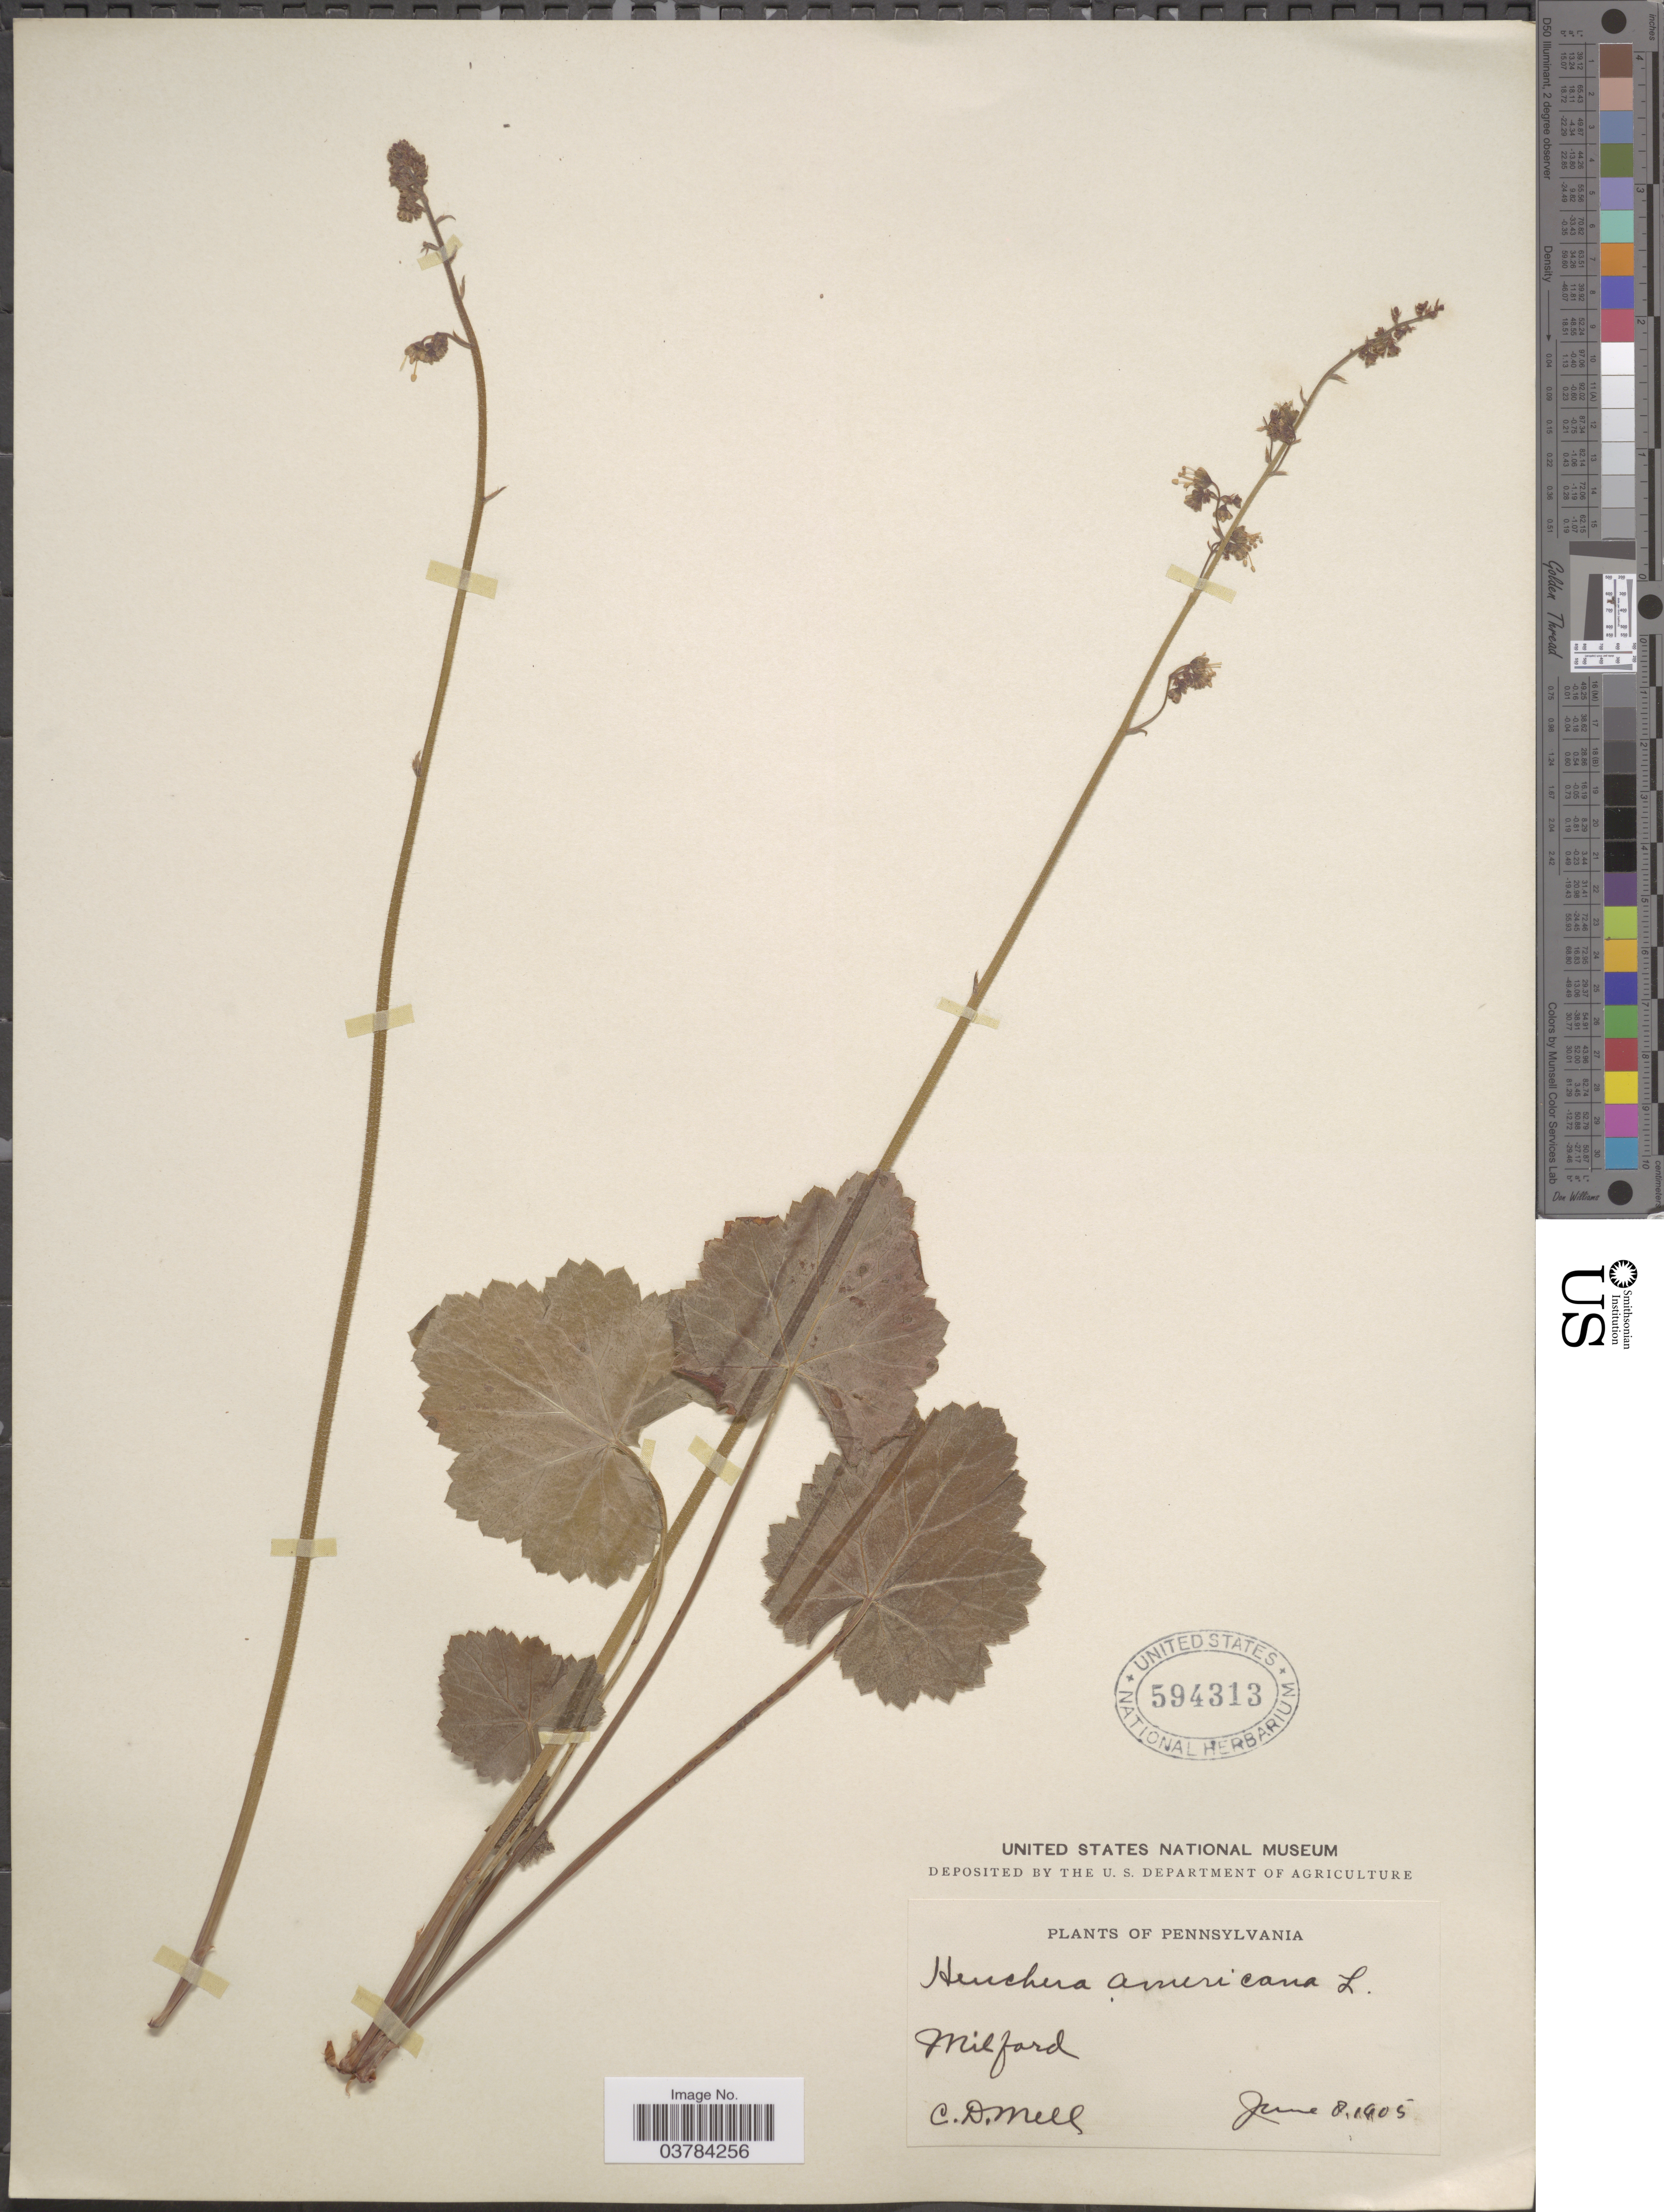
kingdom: Plantae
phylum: Tracheophyta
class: Magnoliopsida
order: Saxifragales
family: Saxifragaceae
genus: Heuchera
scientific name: Heuchera americana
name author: L.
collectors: C. D. Mell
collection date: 1905-06-08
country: United States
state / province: Pennsylvania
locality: Milford.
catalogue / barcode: US 594313